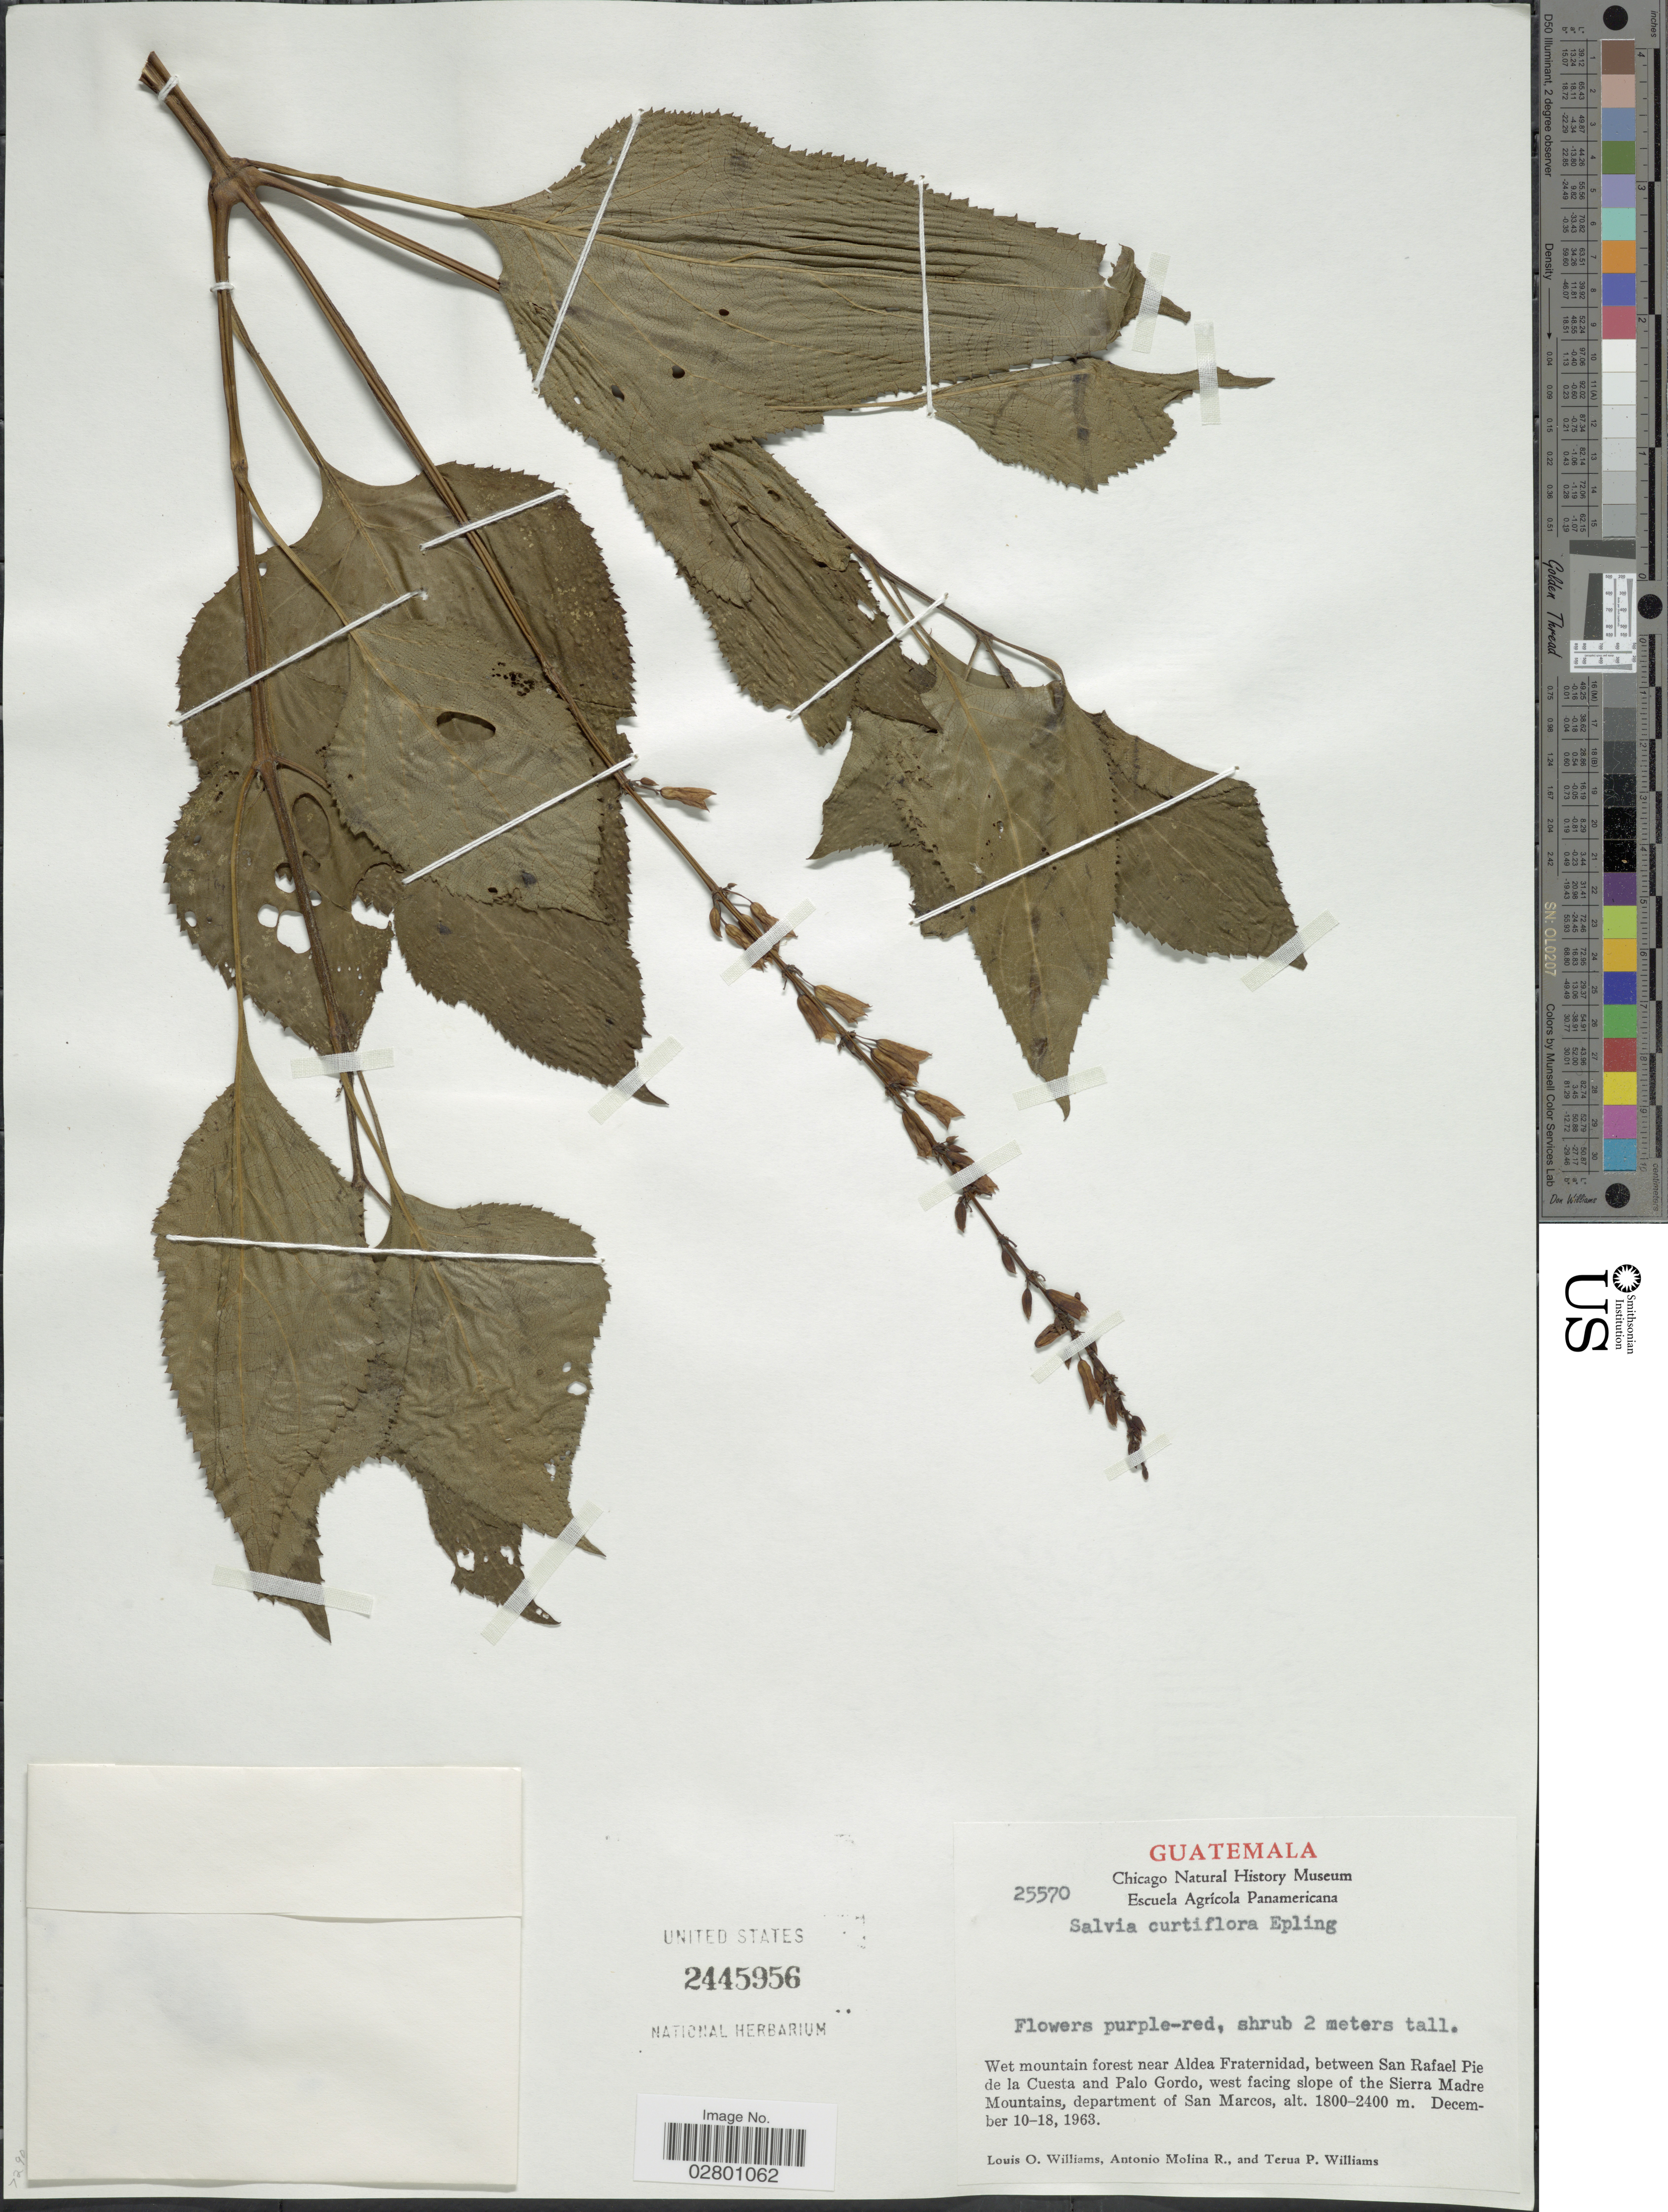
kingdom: Plantae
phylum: Tracheophyta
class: Magnoliopsida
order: Lamiales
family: Lamiaceae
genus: Salvia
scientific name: Salvia curtiflora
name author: Epling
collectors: L. O. Williams, A. Molina R. & T. P. Williams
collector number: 25570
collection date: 1963-12-10/1963-12-18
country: Guatemala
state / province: San Marcos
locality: Wet mountain forest near Aldea Fraternidad, between San Rafael Pie de la Cuesta and Palo Gordo, west facing slope of Sierra Madre Mountains, department of San Marcos.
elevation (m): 1800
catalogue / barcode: US 2445956